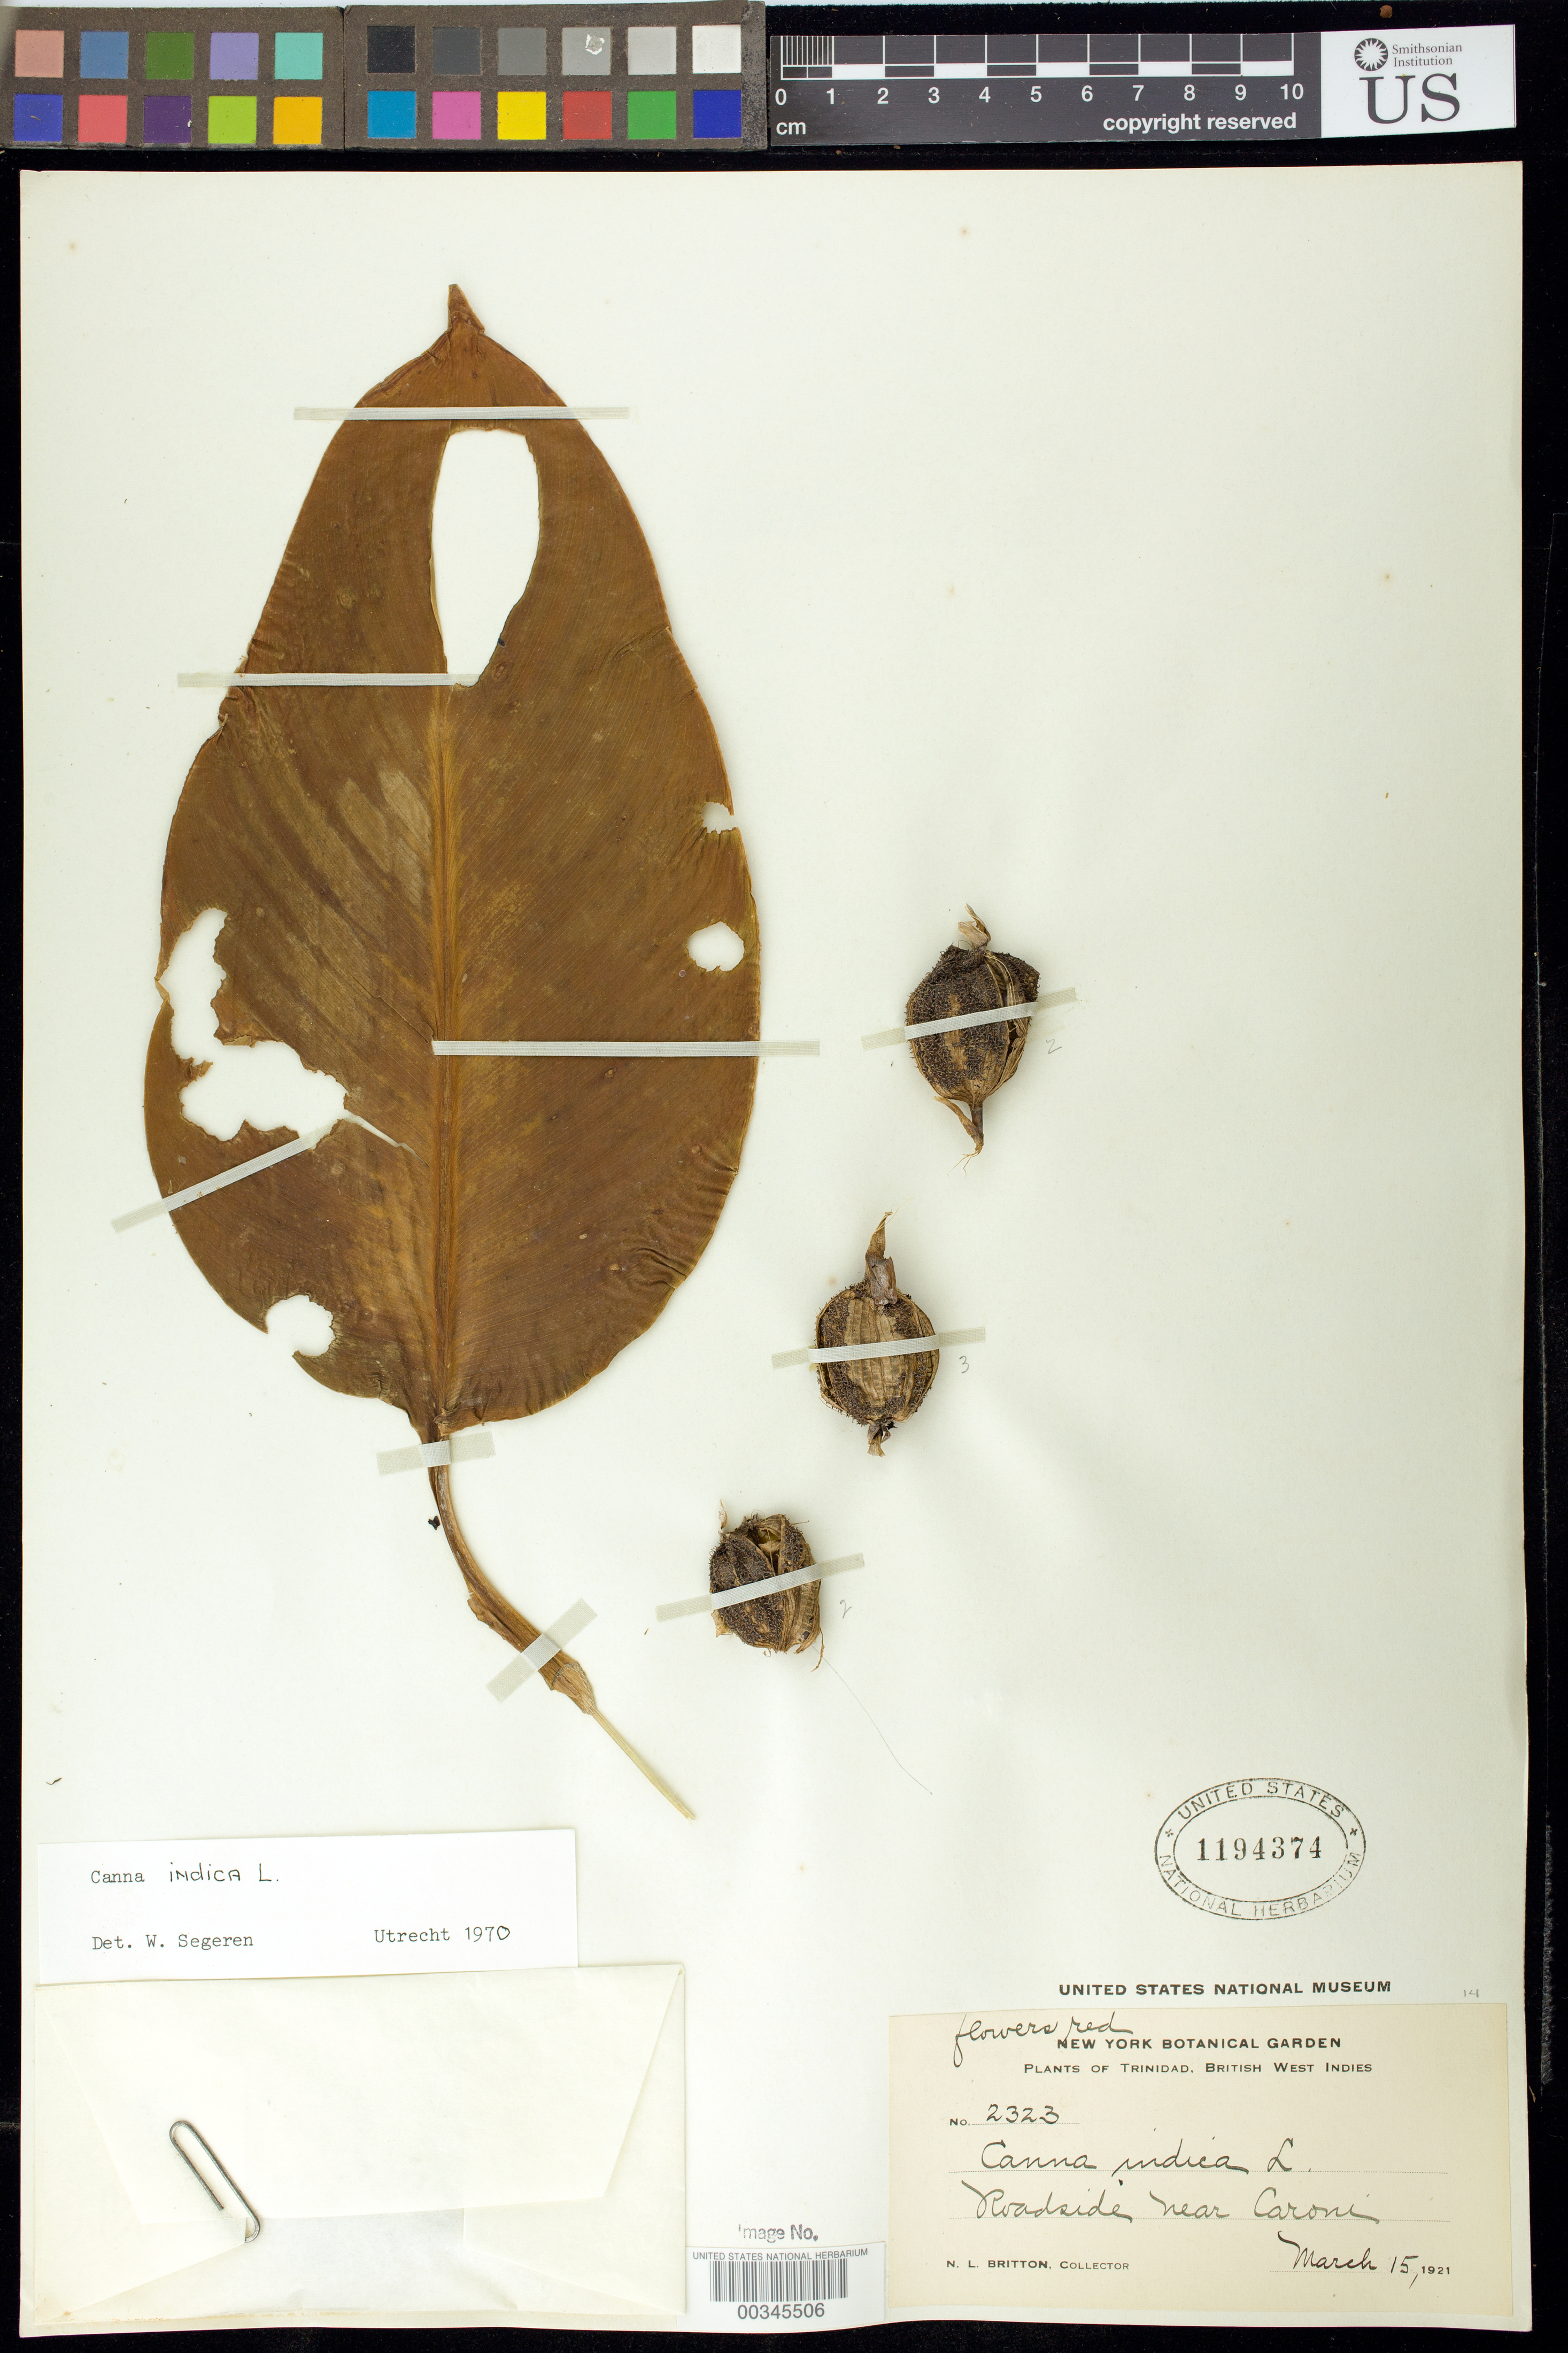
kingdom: Plantae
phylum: Tracheophyta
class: Liliopsida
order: Zingiberales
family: Cannaceae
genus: Canna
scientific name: Canna indica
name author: L.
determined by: Segeren, W.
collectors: N. Britton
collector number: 2323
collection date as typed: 15 Mar 1921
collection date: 1921-03-15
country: Trinidad and Tobago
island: Trinidad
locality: Roadside near caroni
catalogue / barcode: US 1194374